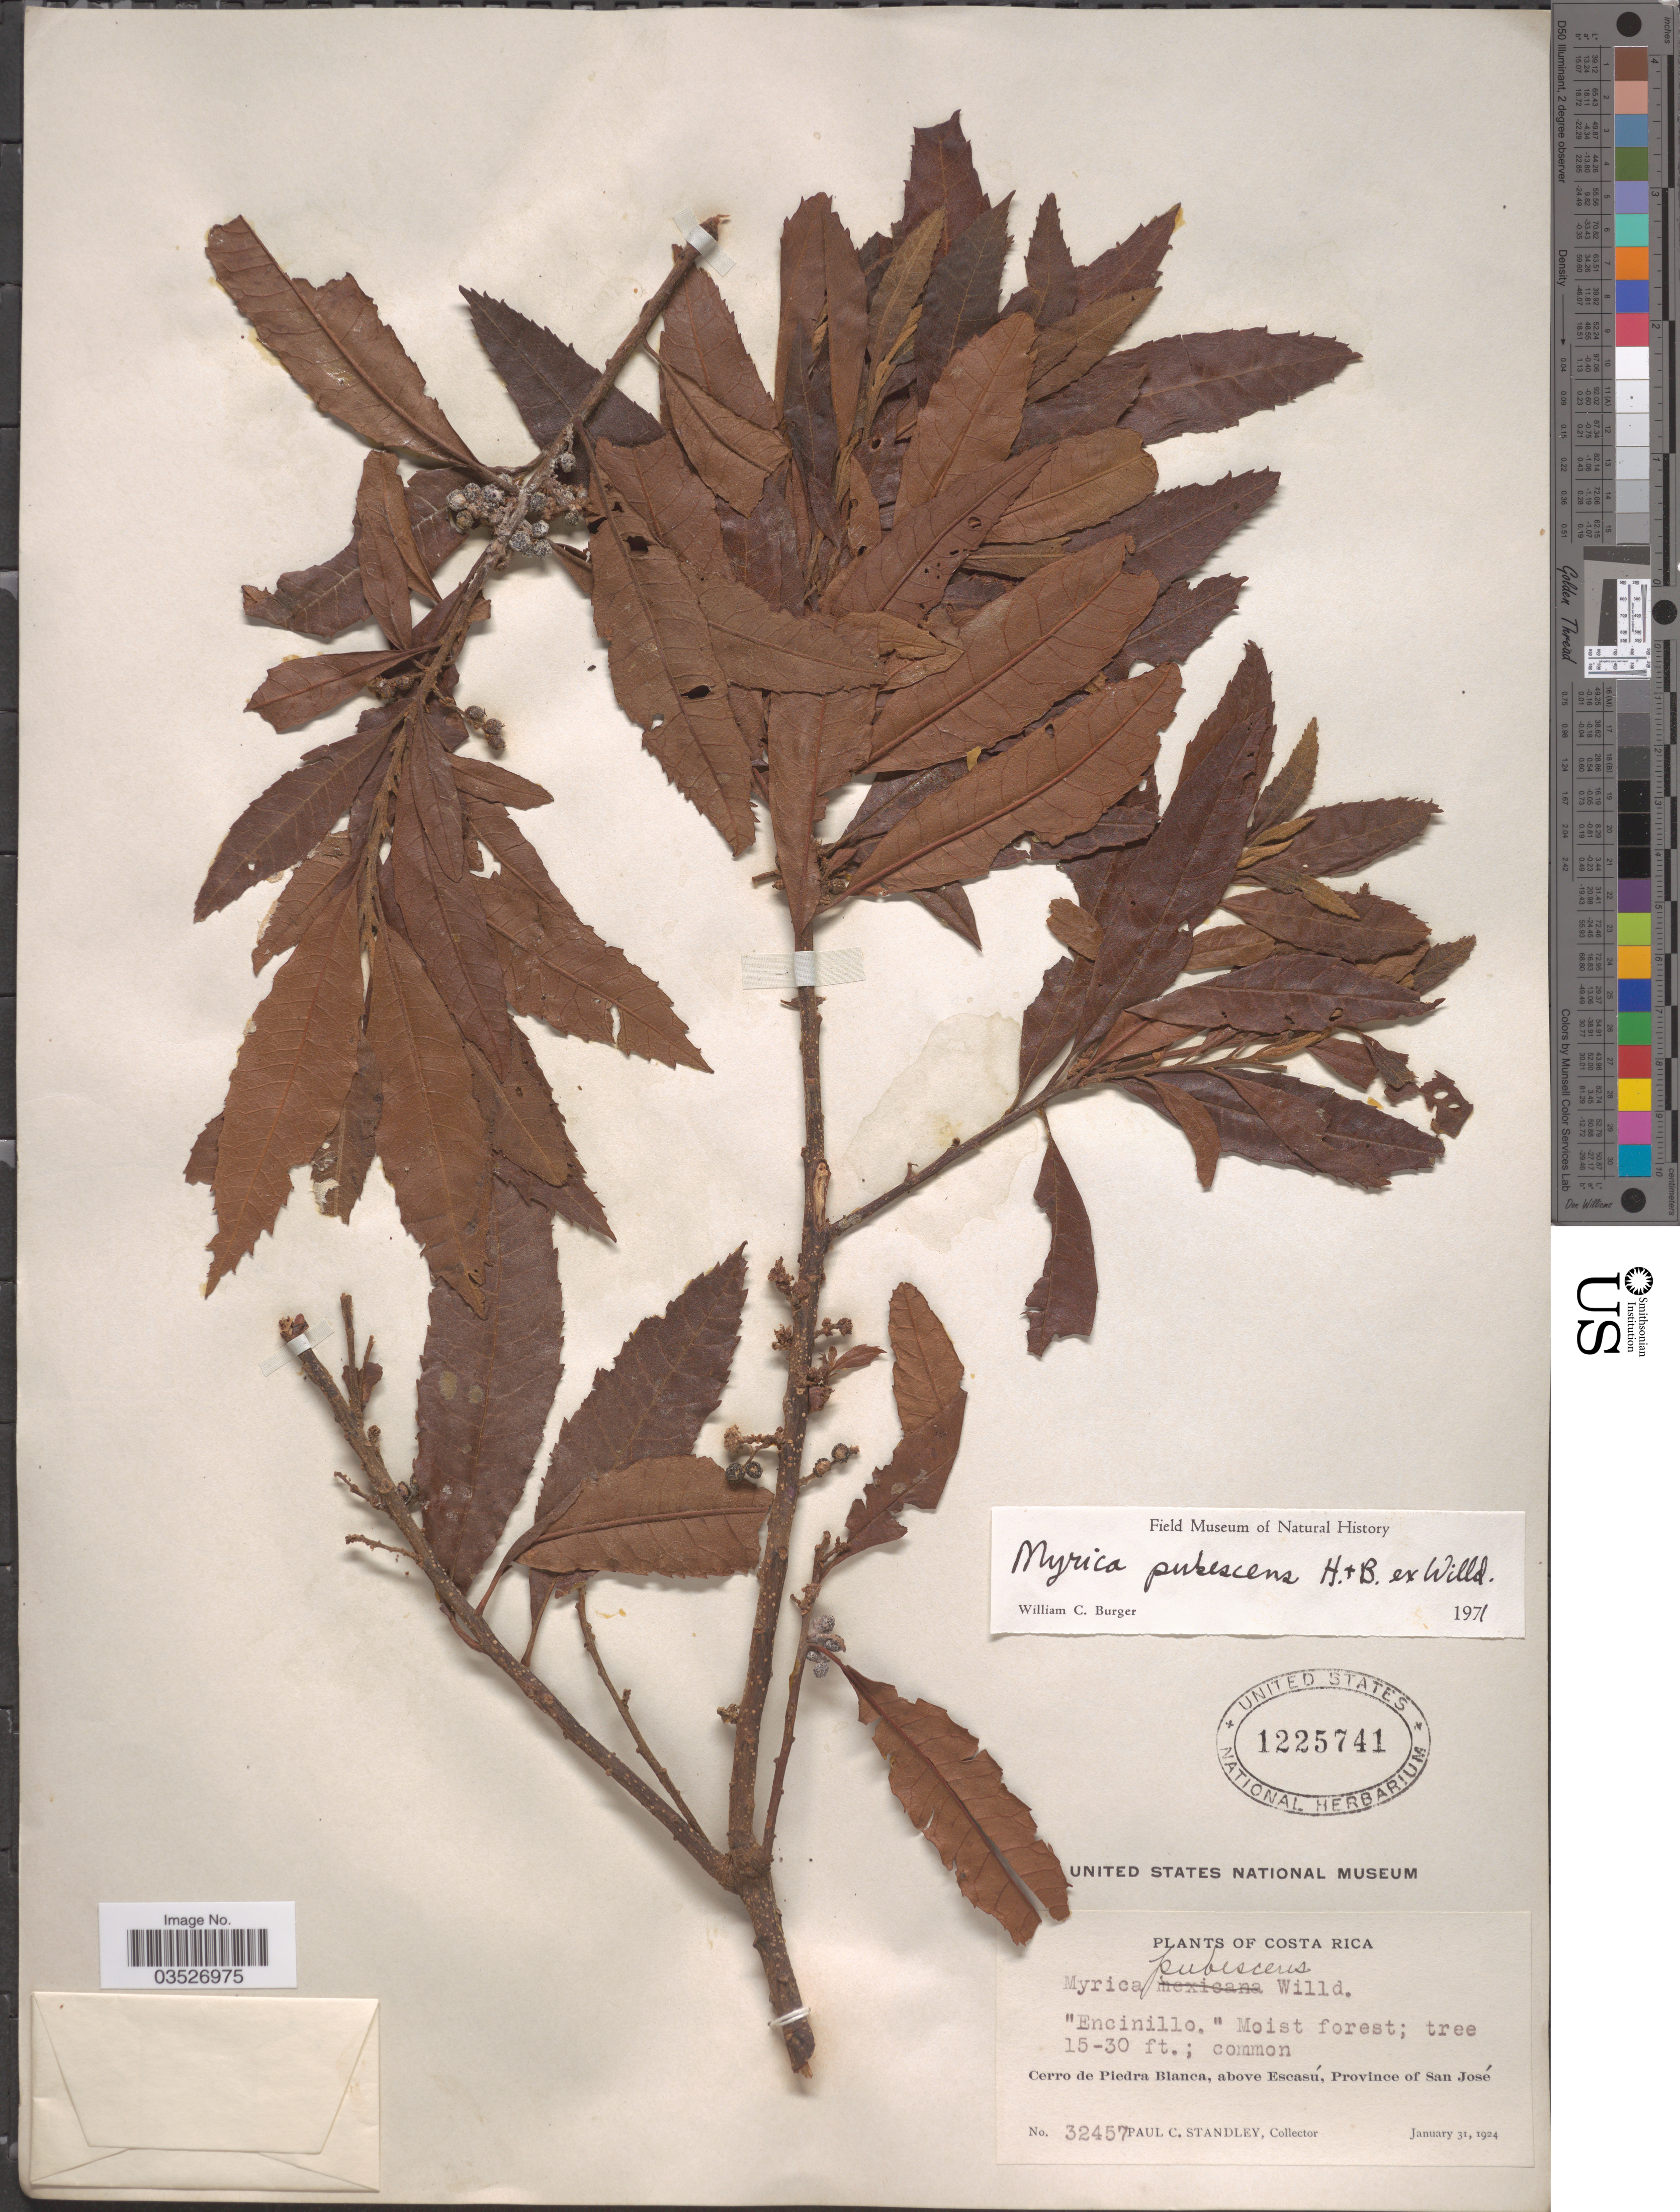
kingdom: Plantae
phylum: Tracheophyta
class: Magnoliopsida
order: Fagales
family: Myricaceae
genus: Myrica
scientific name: Myrica pubescens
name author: Humb. & Bonpl. ex Willd.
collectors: P. C. Standley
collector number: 32457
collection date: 1924-01-31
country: Costa Rica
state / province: San José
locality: Cerro de Piedra Blanca, above Escasú.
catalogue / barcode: US 1225741